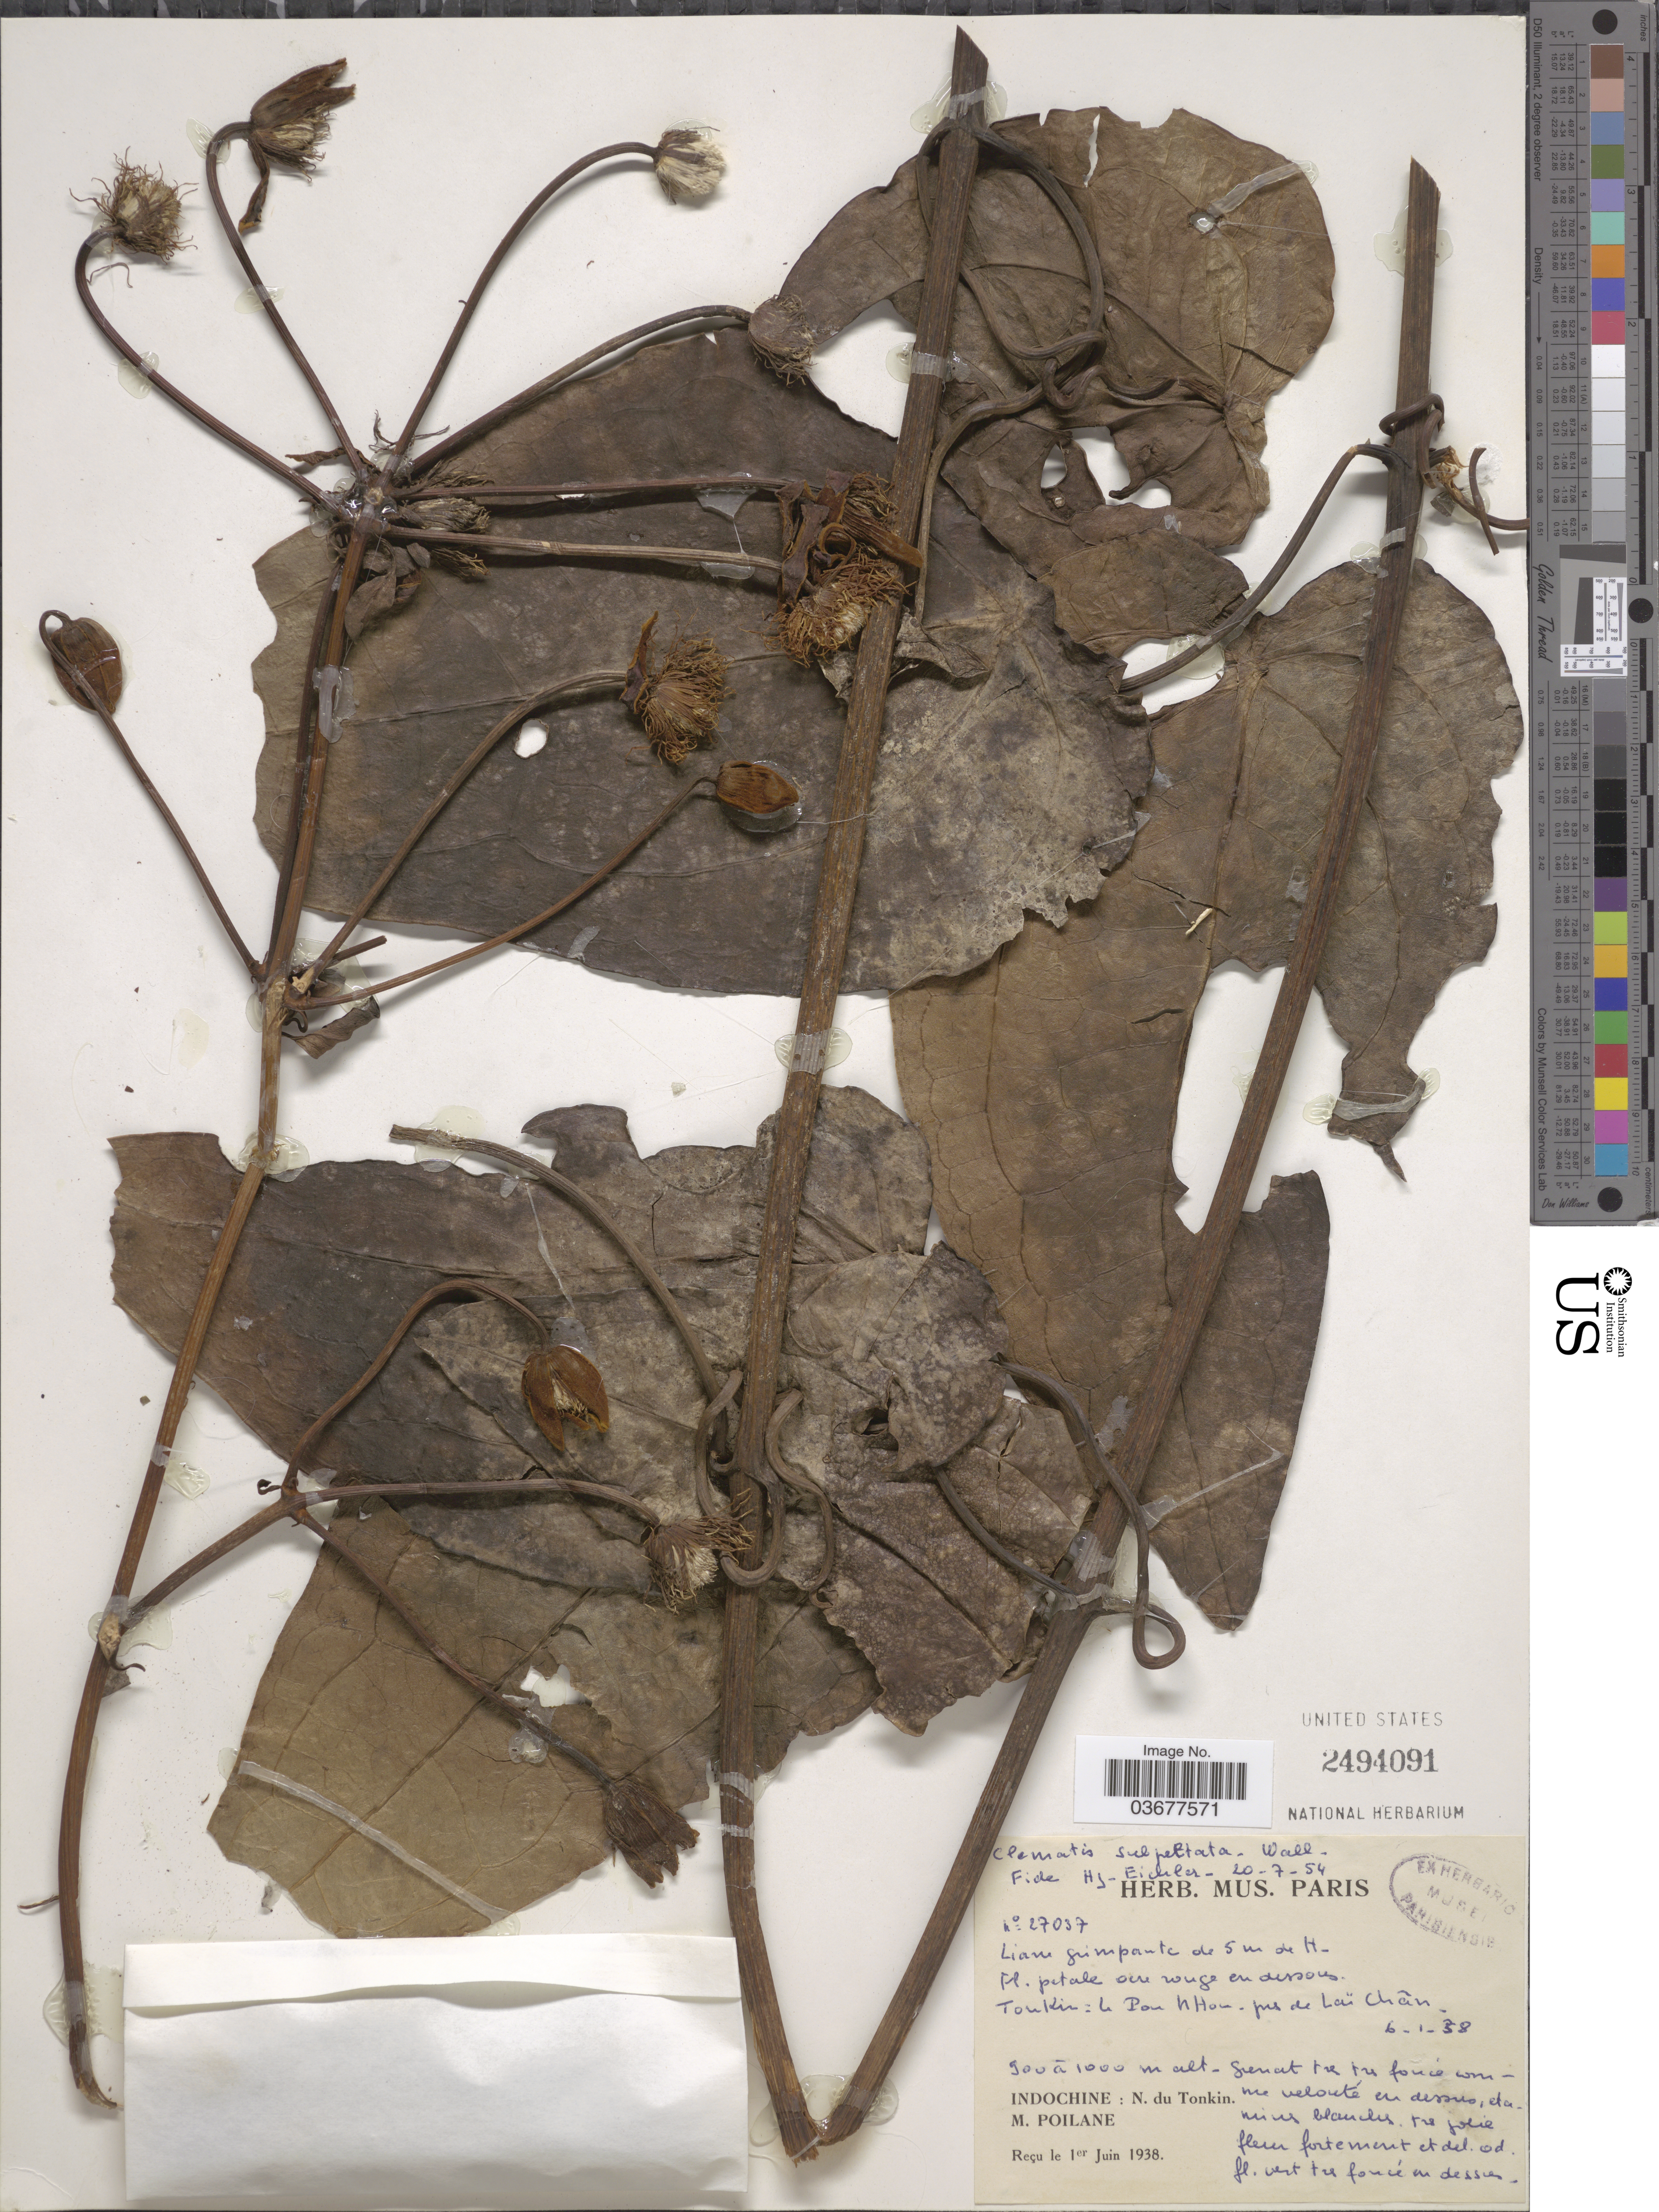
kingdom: Plantae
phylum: Tracheophyta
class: Magnoliopsida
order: Ranunculales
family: Ranunculaceae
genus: Clematis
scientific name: Clematis subpeltata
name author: Wall.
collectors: M. Poilane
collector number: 27037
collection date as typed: Transcribed d/m/y: 6/1/38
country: Vietnam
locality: Tonkin: Le Pou NHou [interpreted], pres de Laï Chân. Indochine: N. du Tonkin.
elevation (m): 900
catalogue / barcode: US 2494091